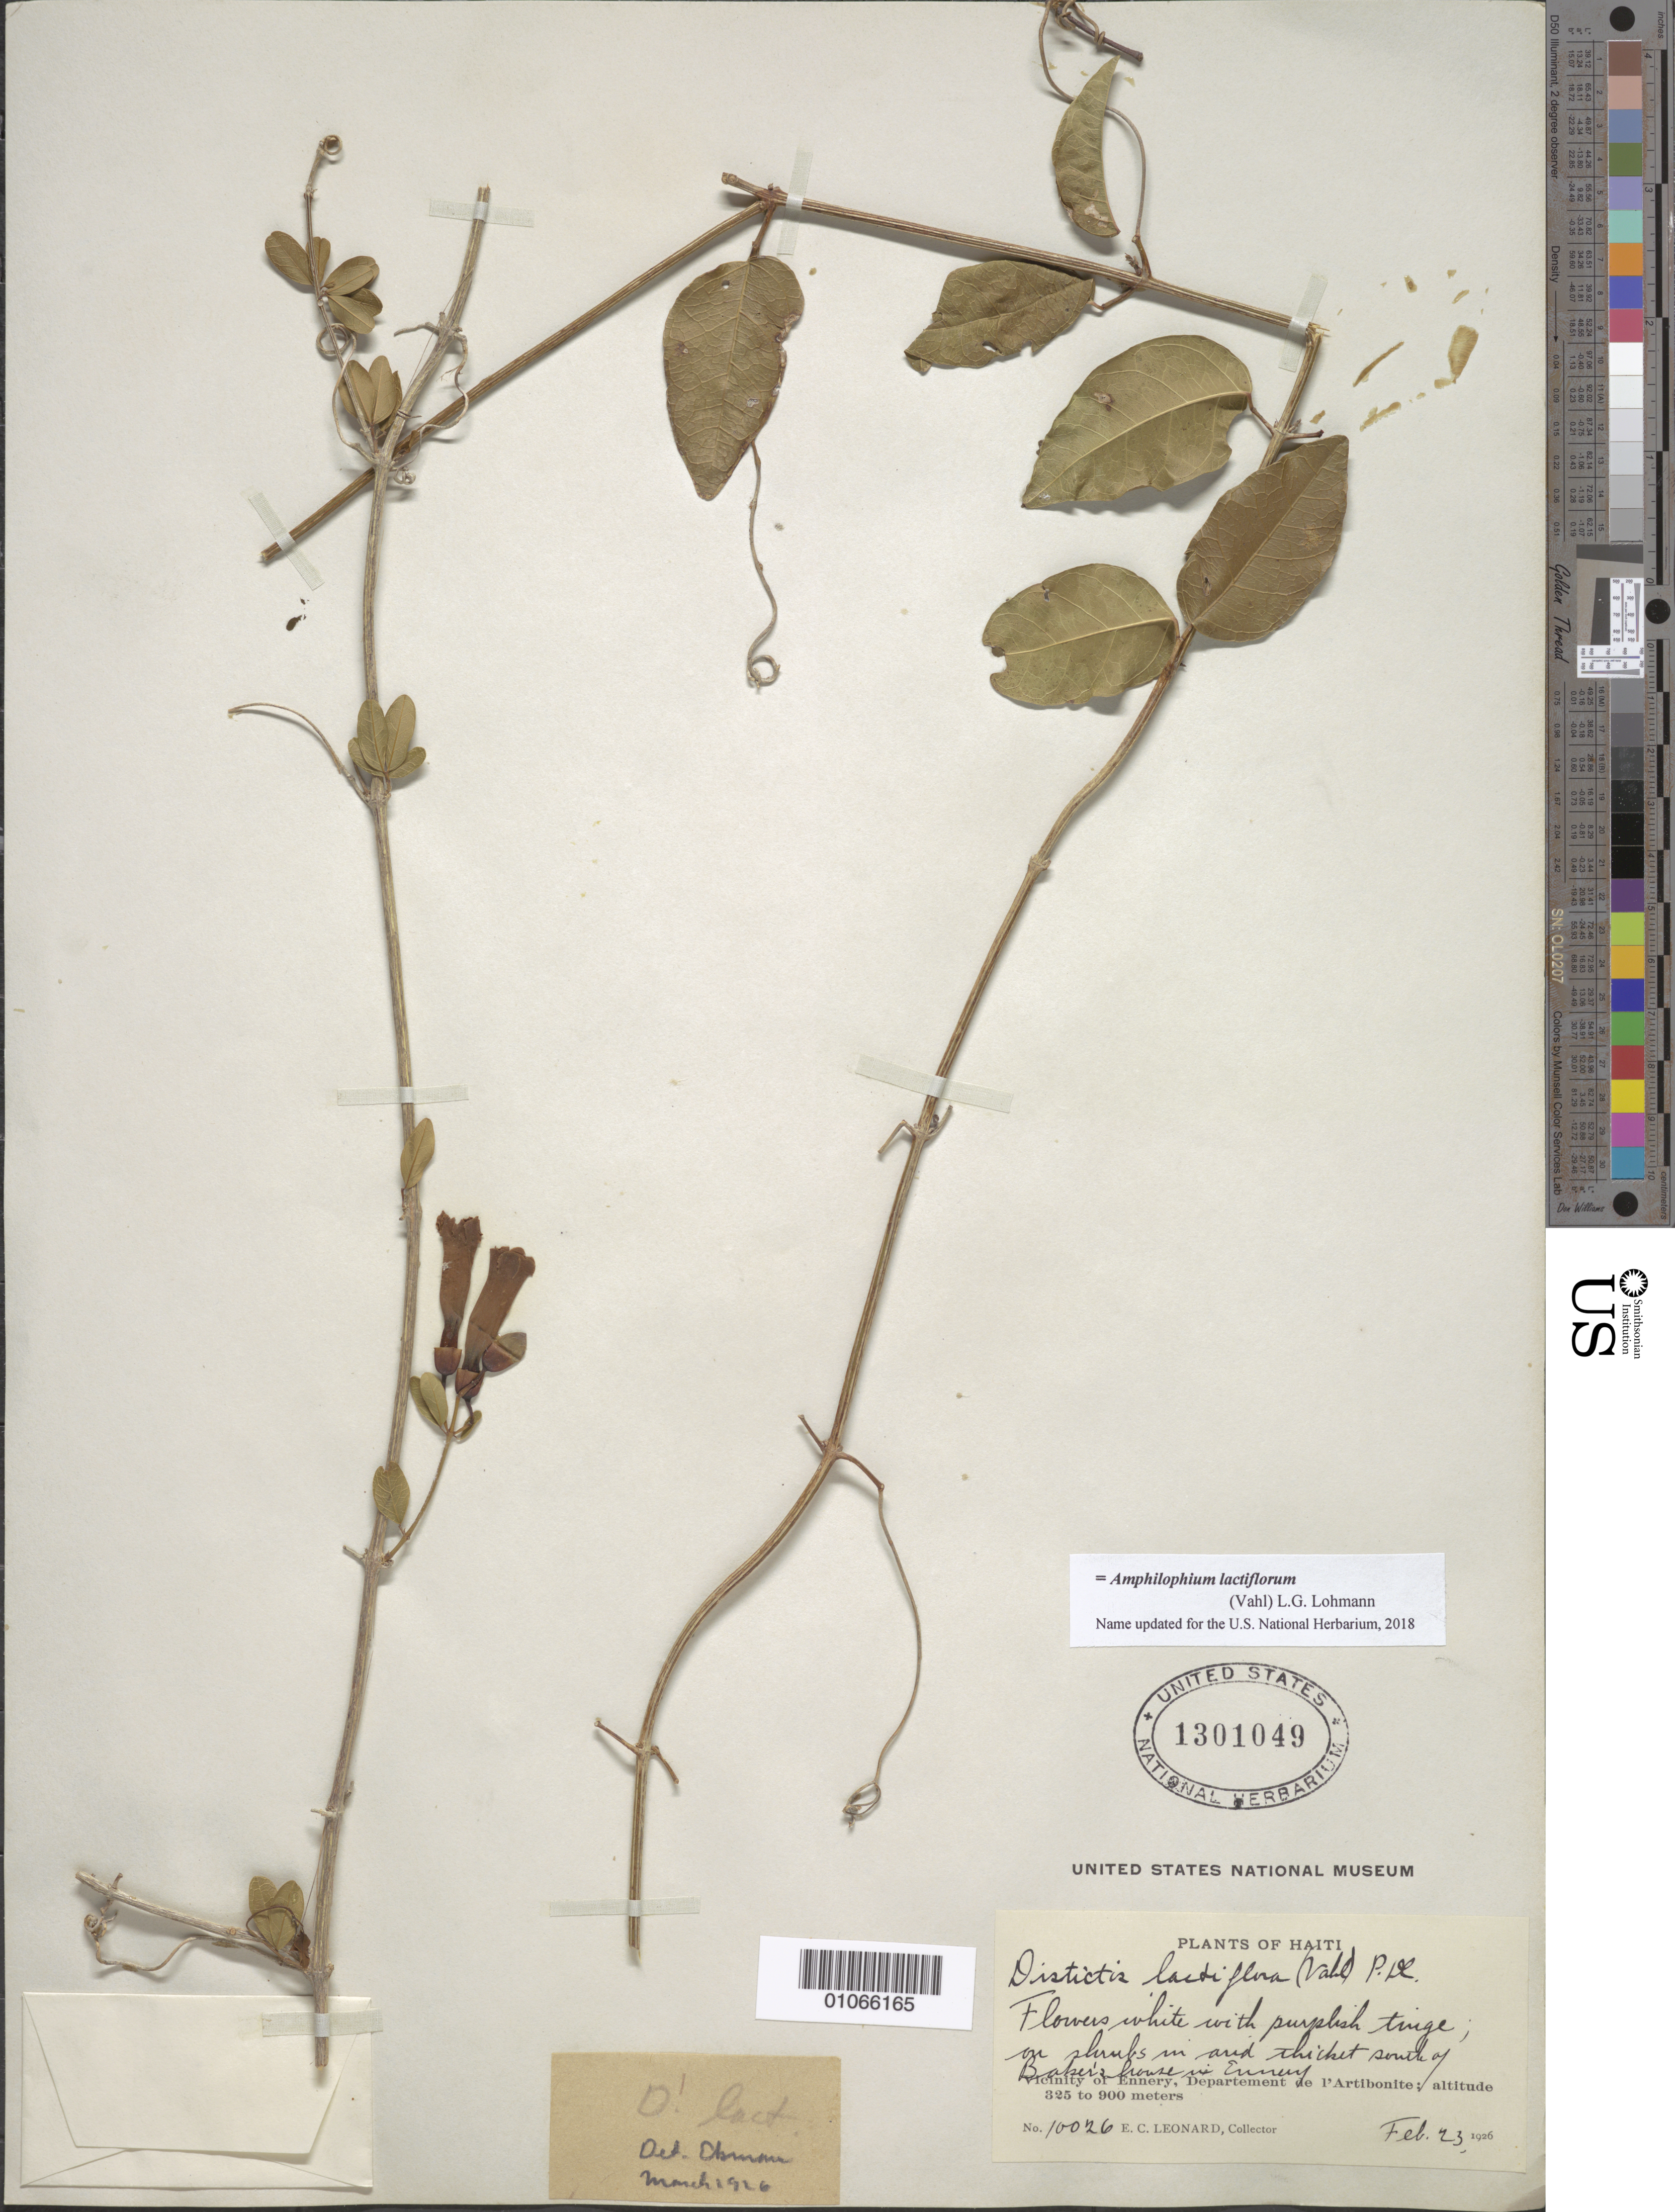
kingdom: Plantae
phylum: Tracheophyta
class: Magnoliopsida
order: Lamiales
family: Bignoniaceae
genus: Amphilophium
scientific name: Amphilophium lactiflorum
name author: (Vahl) L.G. Lohmann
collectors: E. C. Leonard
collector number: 10026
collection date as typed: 23 Feb 1926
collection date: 1926-02-23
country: Haiti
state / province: Artibonite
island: Hispaniola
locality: Vicinity of Ennery, on shrubs in arid thicket south of Baker's house in Ennery.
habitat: On shrubs in arid thicket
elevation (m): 325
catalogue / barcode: US 1301049